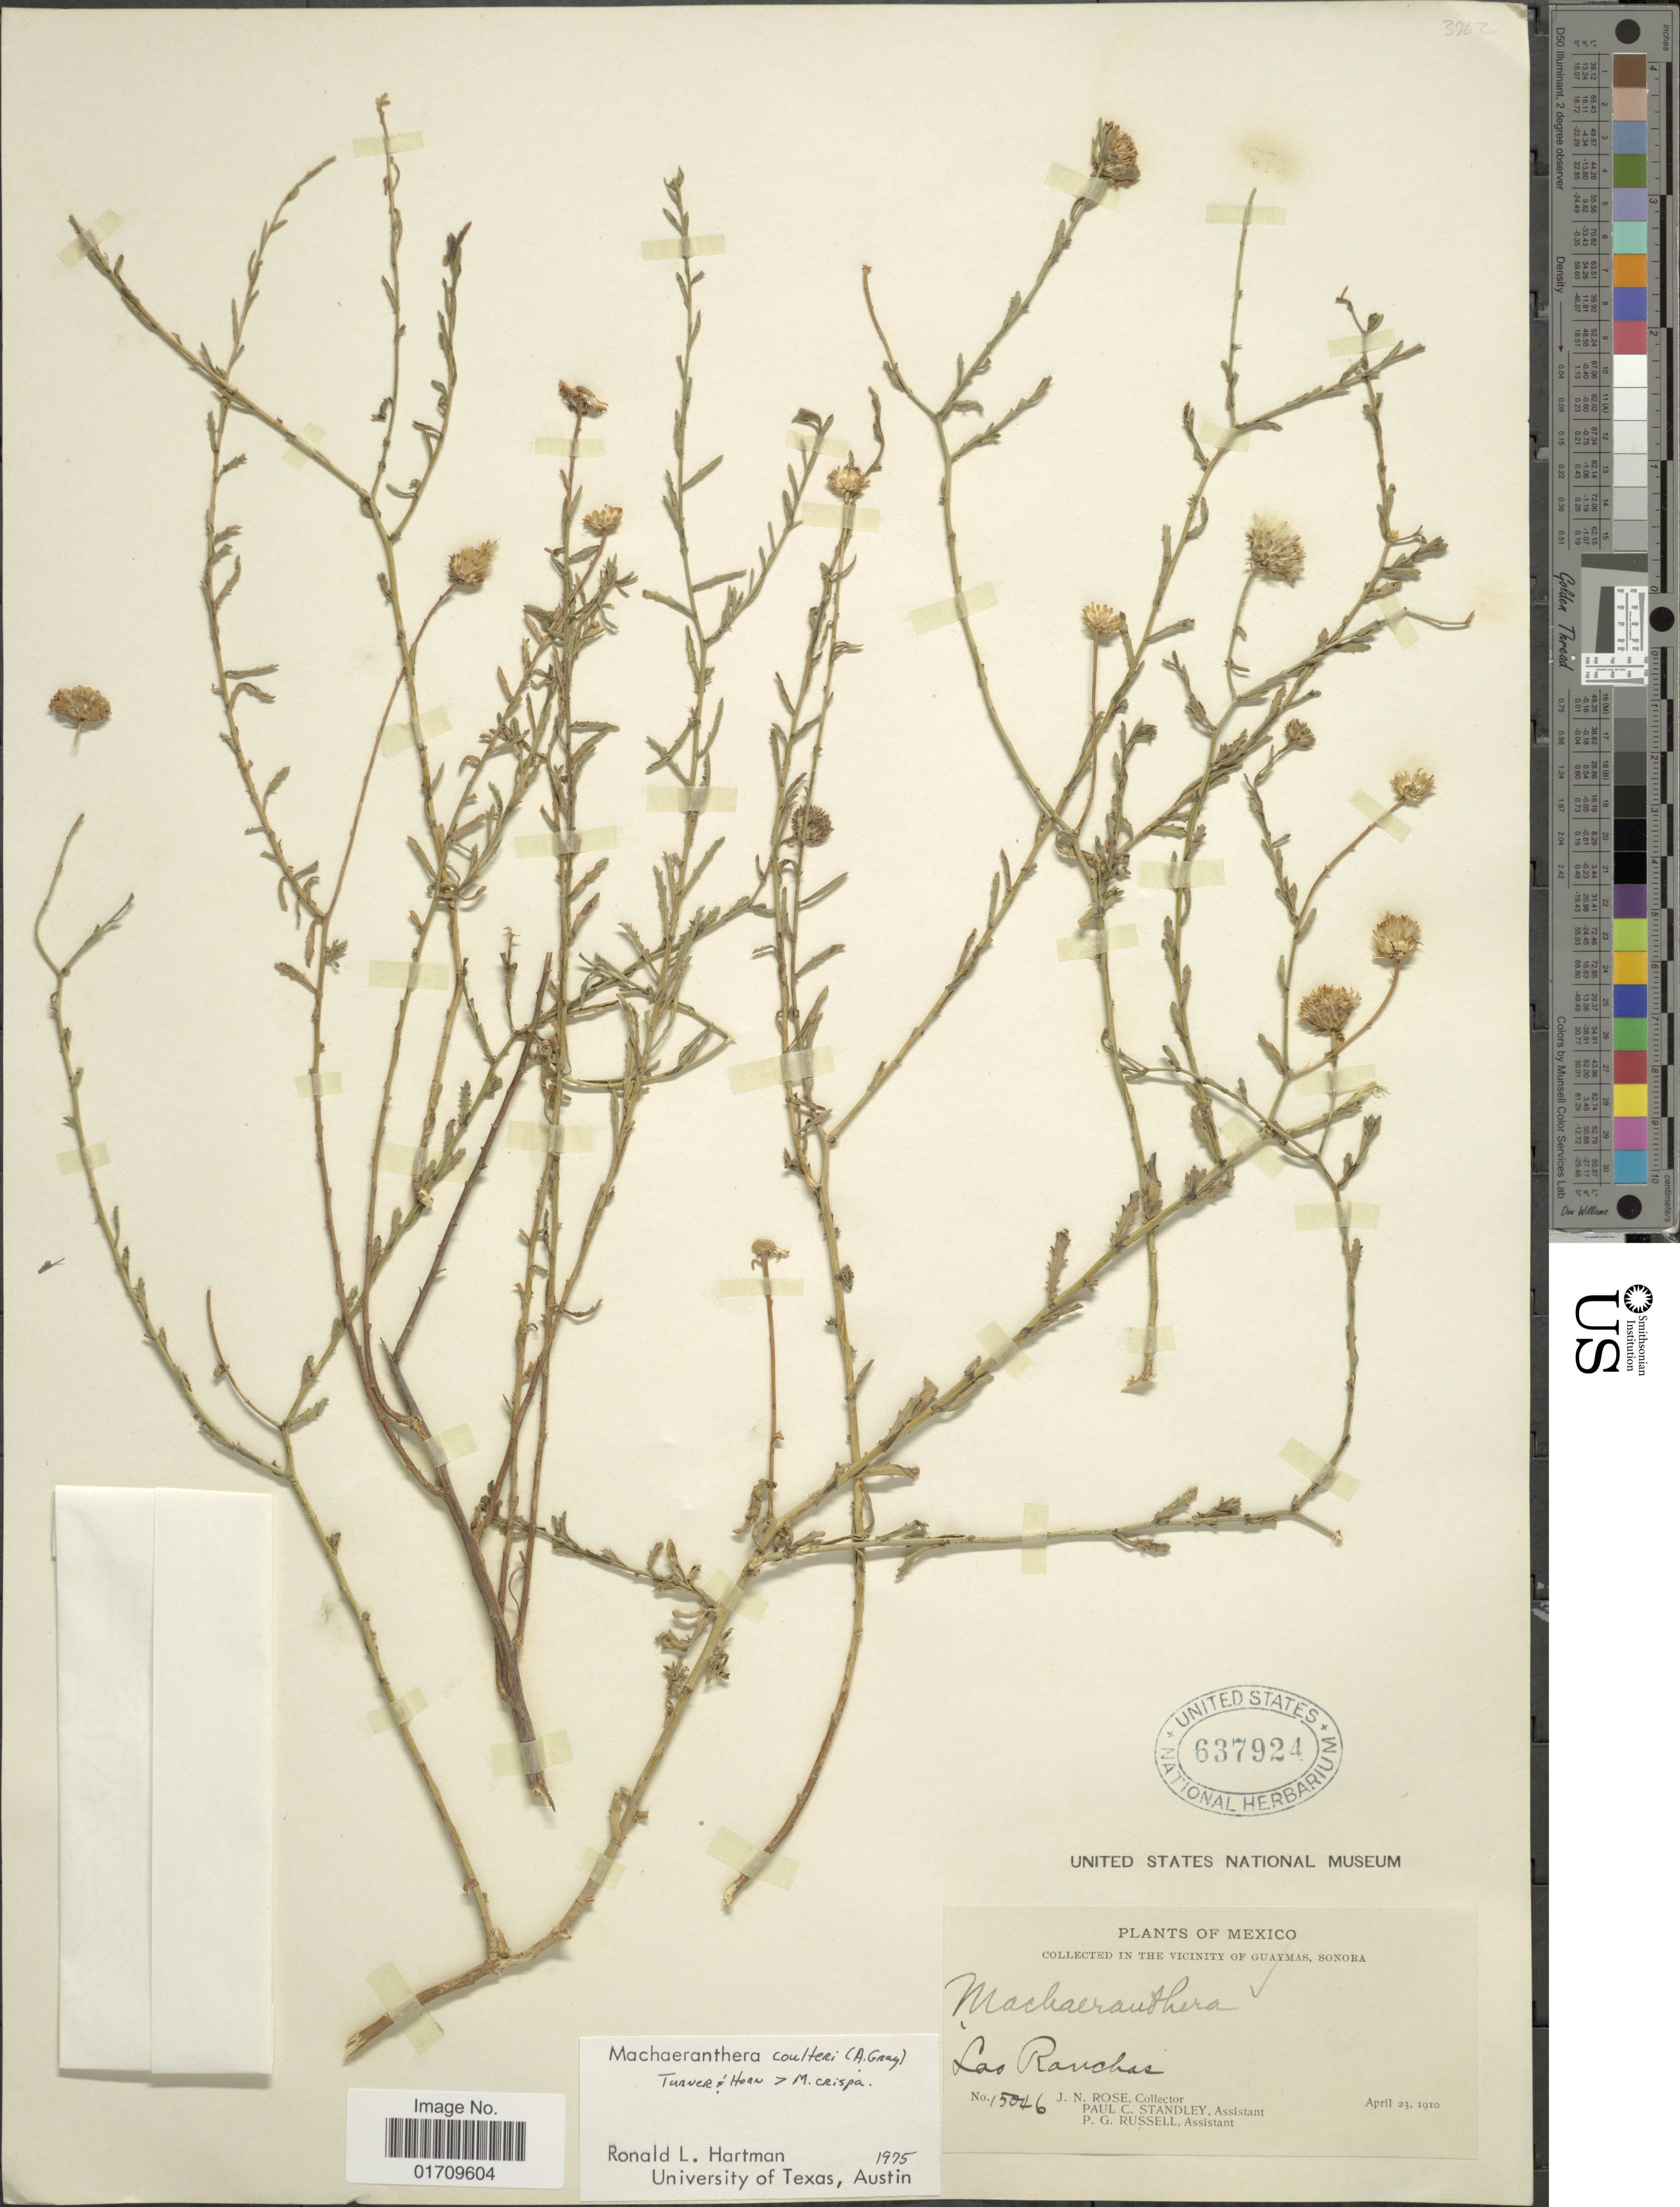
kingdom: Plantae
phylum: Tracheophyta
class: Magnoliopsida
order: Asterales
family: Asteraceae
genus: Machaeranthera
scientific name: Machaeranthera coulteri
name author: (A. Gray) B.L. Turner & D.B. Horne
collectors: J. N. Rose, P. C. Standley & P. G. Russell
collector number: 15046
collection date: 1910-04-23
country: Mexico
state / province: Sonora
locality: Vicinity of Guaymas, Las Ranchas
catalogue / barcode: US 637924